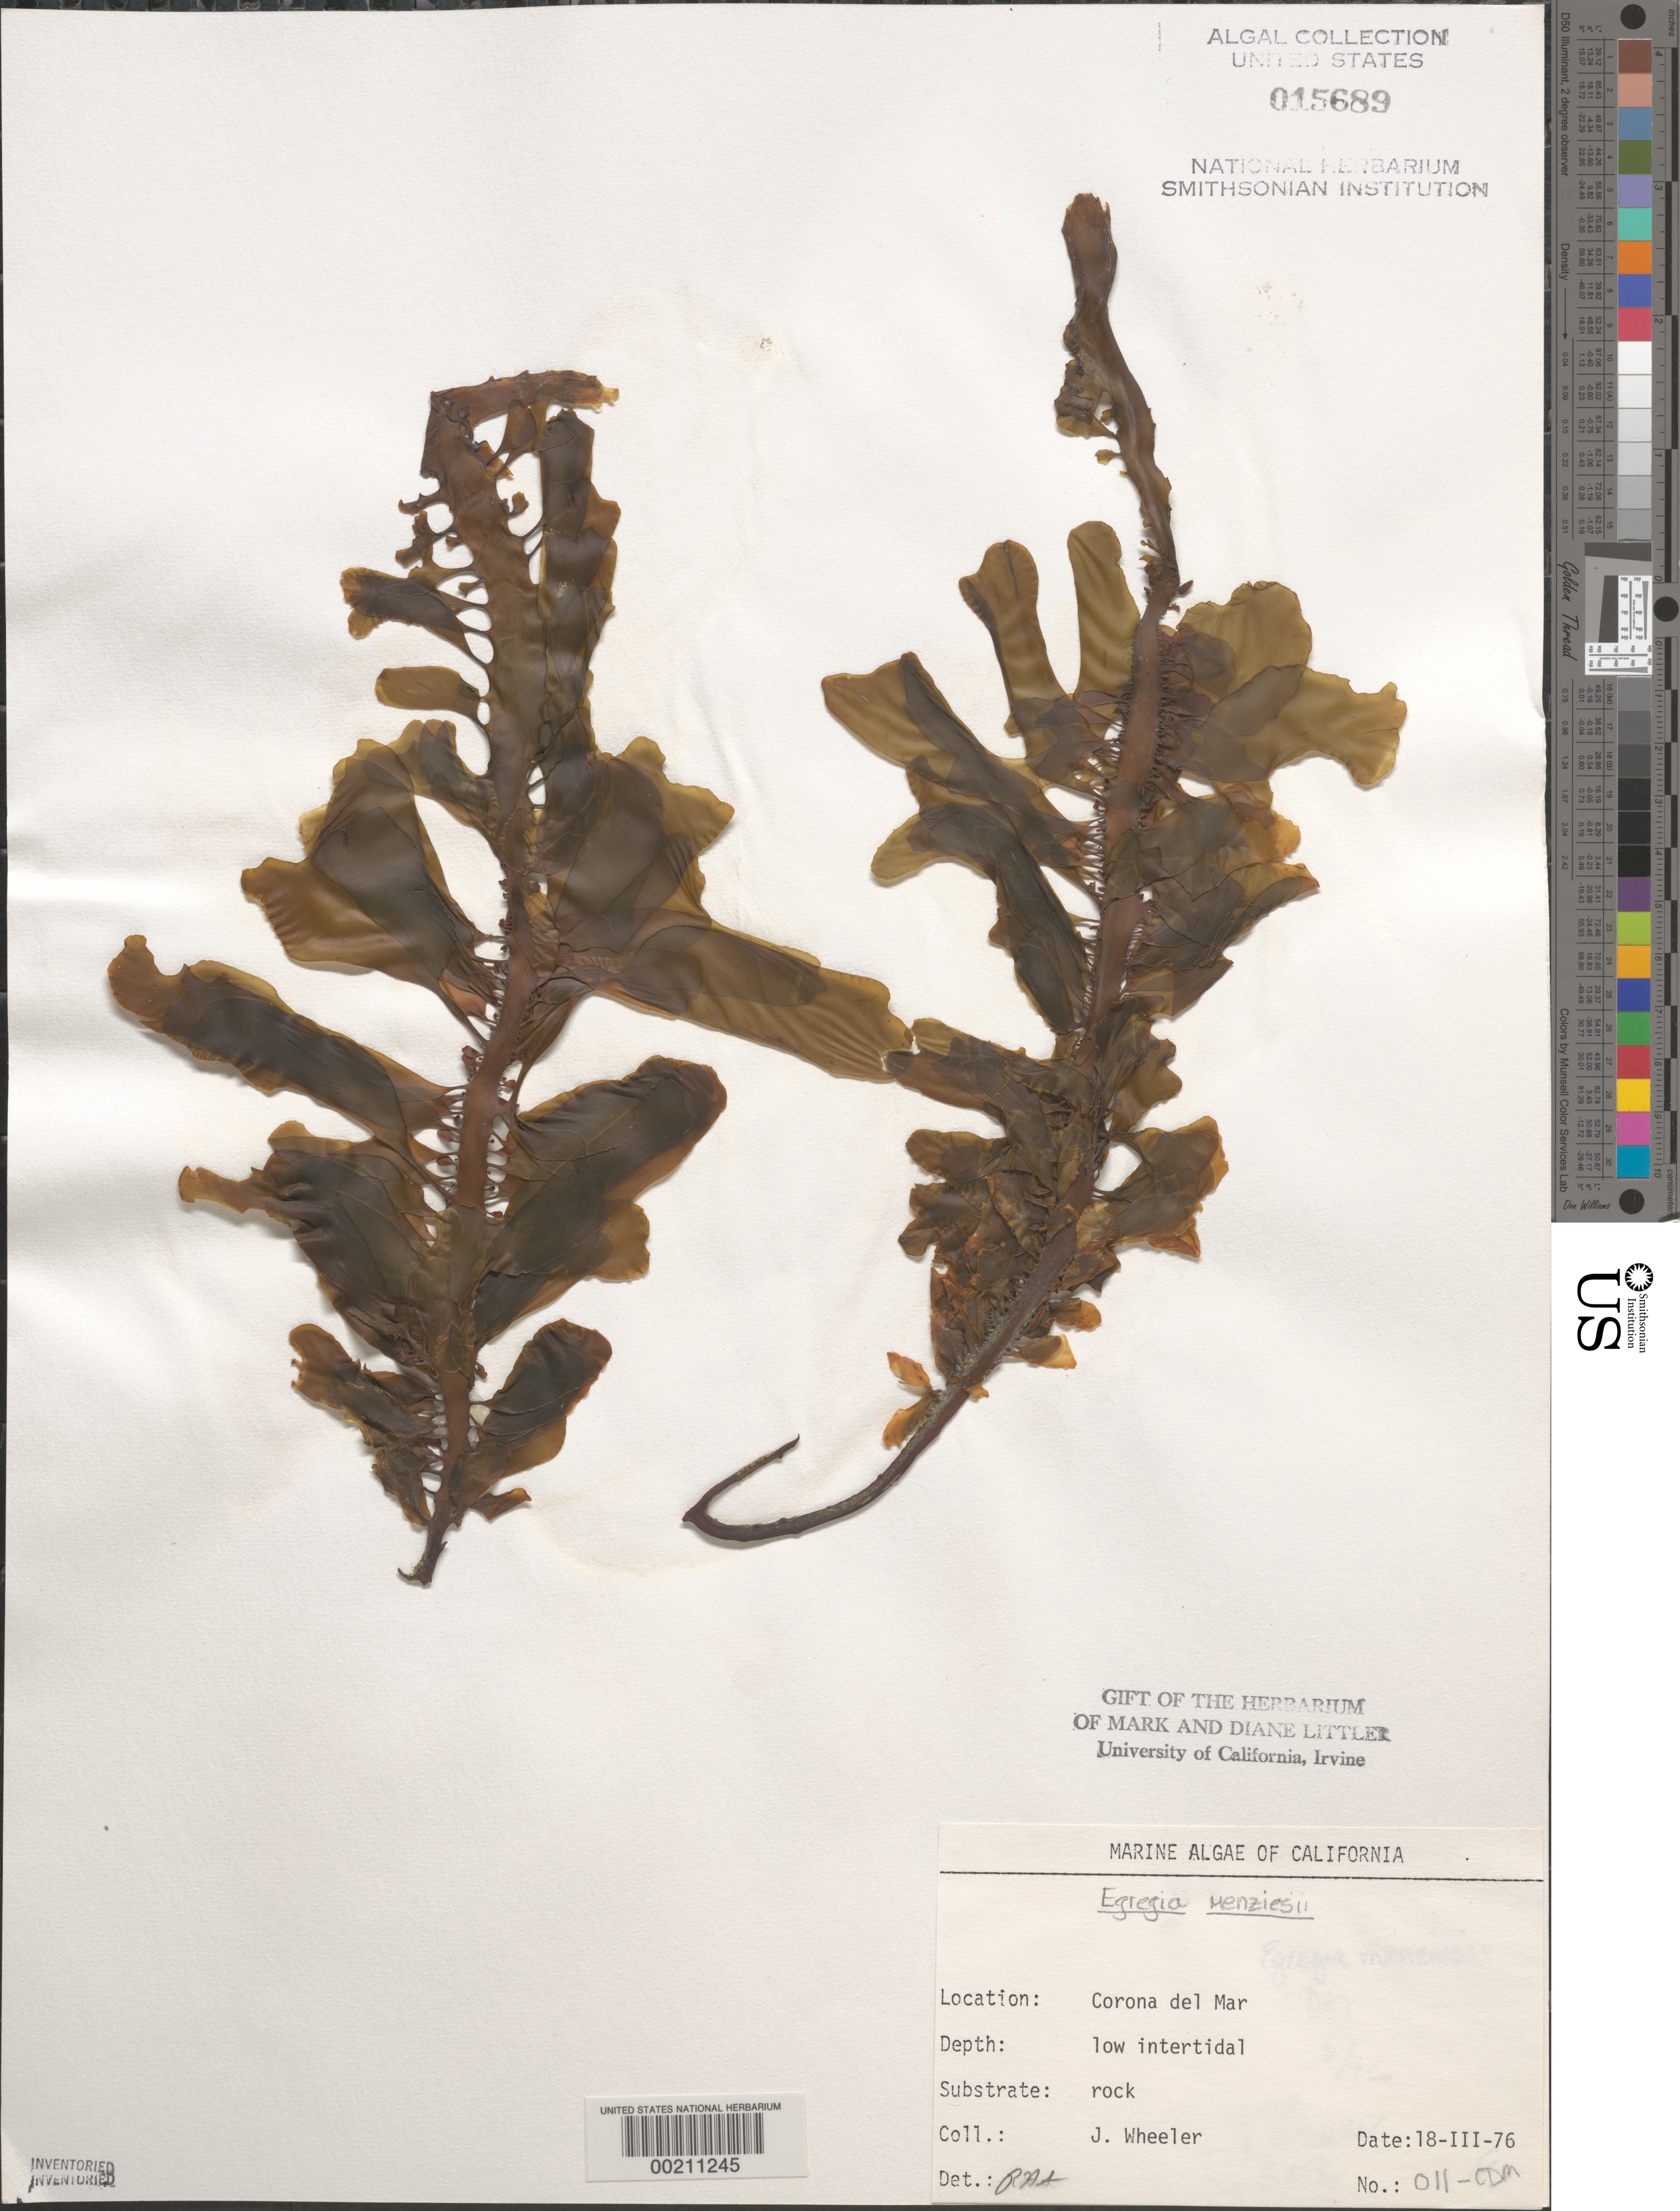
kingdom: Chromista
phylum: Ochrophyta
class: Phaeophyceae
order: Laminariales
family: Lessoniaceae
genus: Egregia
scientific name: Egregia menziesii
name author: (Turner) Aresch.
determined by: Sims, Robert H.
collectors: J. L. Wheeler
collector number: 011-CDM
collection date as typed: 18 Mar 1976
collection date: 1976-03-18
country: United States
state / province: California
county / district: Orange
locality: Corona del Mar, mouth of Morning Canyon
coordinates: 33 35'14"N, 117 51'54"W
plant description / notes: BLM-SOCALBIGHT Rocky Intertidal Survey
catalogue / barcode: US 15689